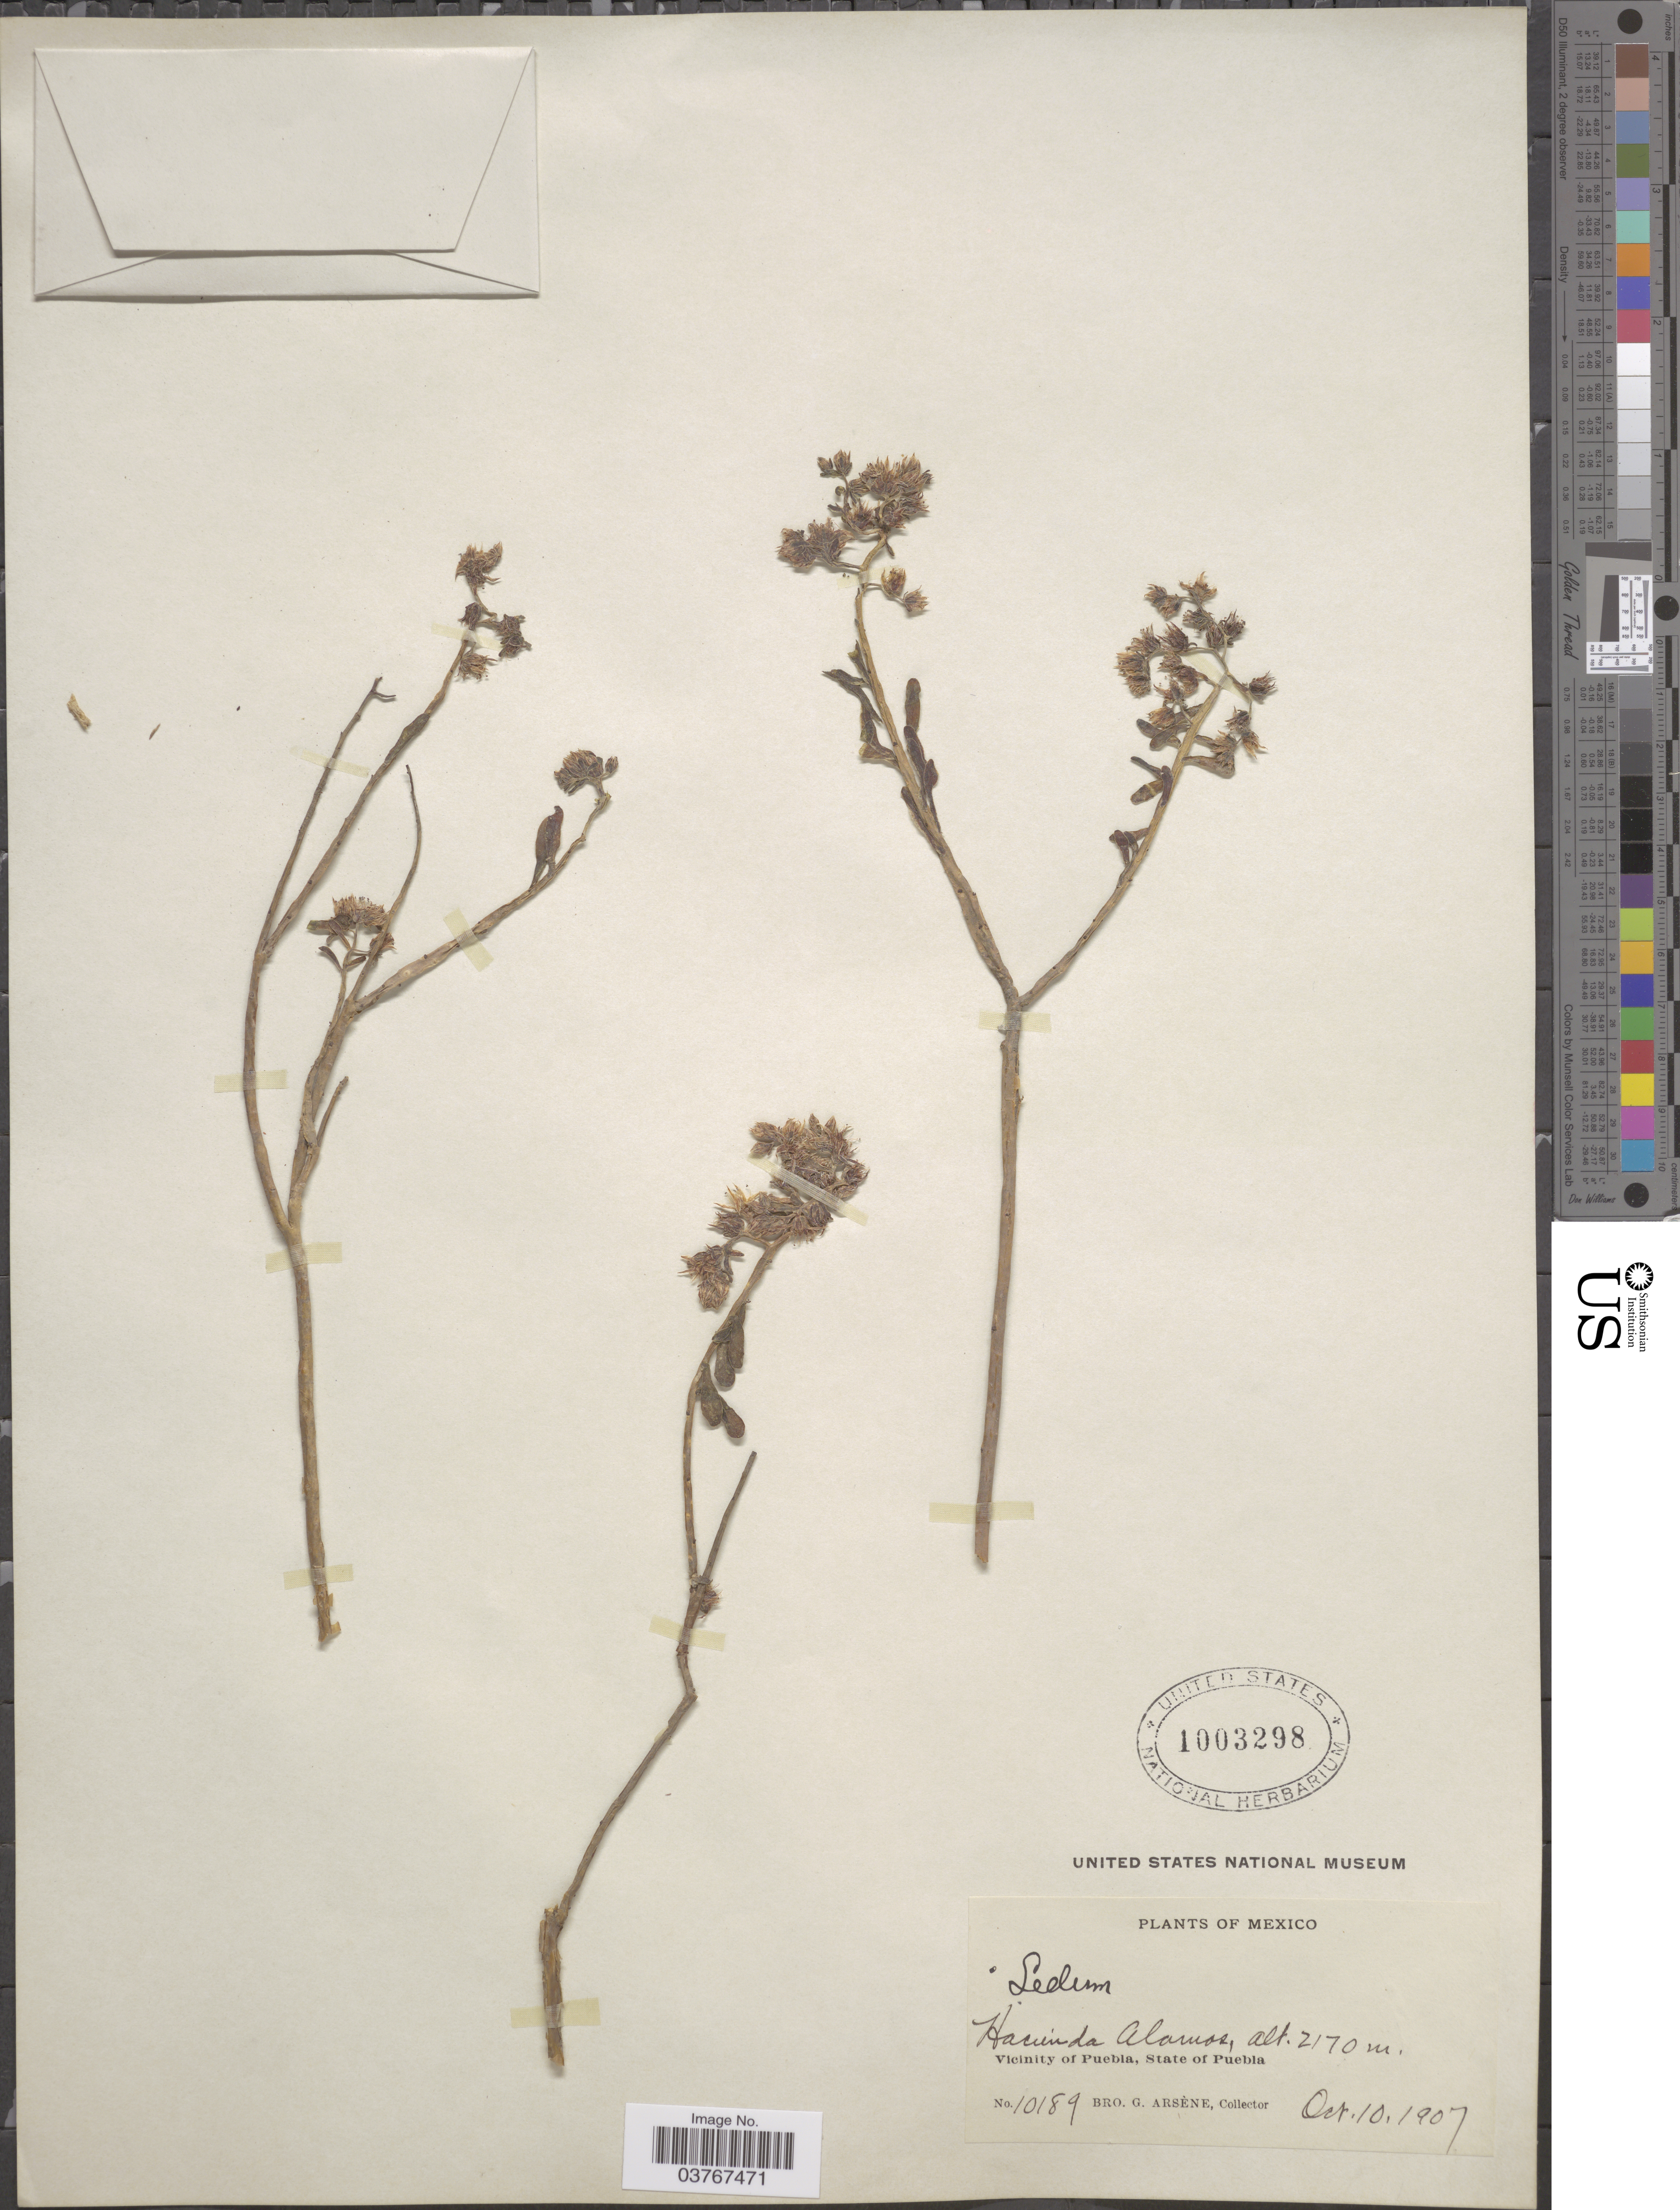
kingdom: Plantae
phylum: Tracheophyta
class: Magnoliopsida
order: Saxifragales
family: Crassulaceae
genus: Sedum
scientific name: Sedum sp.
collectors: Bro. G. Arsène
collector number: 10189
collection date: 1907-10-10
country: Mexico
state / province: Puebla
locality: Hacienda Alamos. Vicinity of Puebla.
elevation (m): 2170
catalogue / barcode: US 1003298